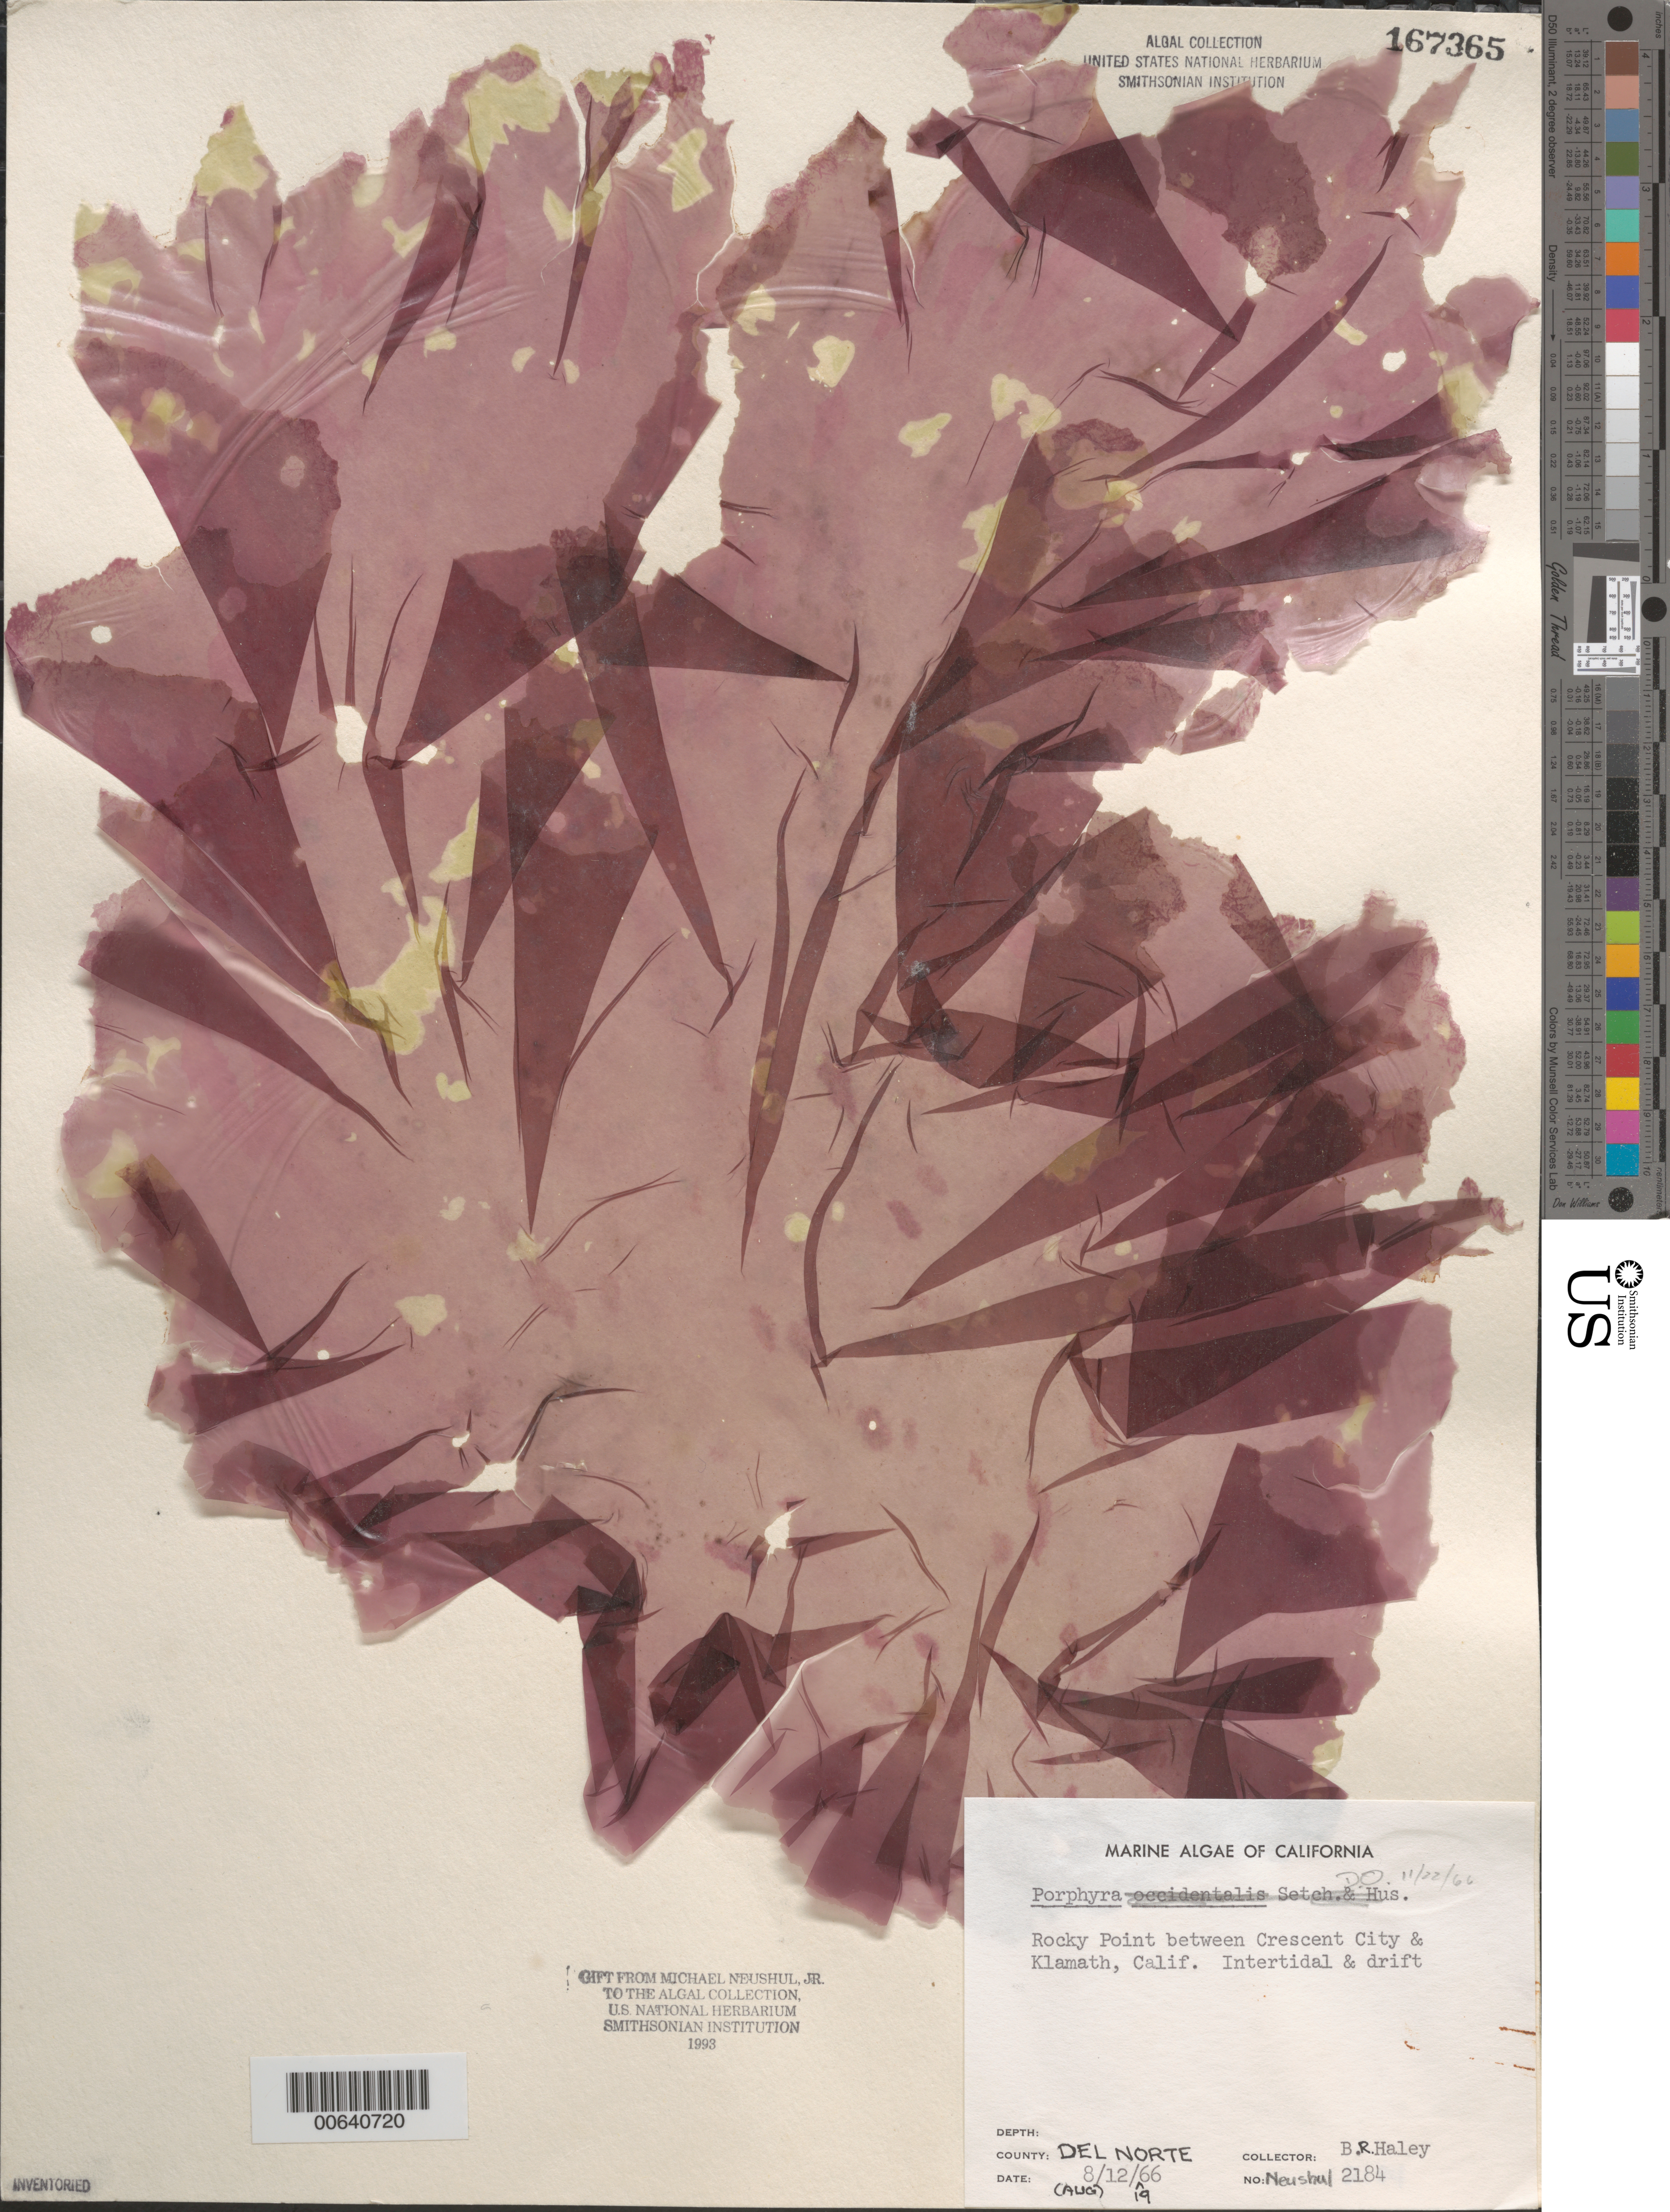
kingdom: Plantae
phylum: Rhodophyta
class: Bangiophyceae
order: Bangiales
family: Bangiaceae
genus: Porphyra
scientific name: Porphyra sp.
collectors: B. Haley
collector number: Neushul 2184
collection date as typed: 12 Aug 1966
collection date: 1966-08-12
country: United States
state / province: California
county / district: Del Norte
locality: Rocky Point between Crescent City and Klamath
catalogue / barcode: US 167365